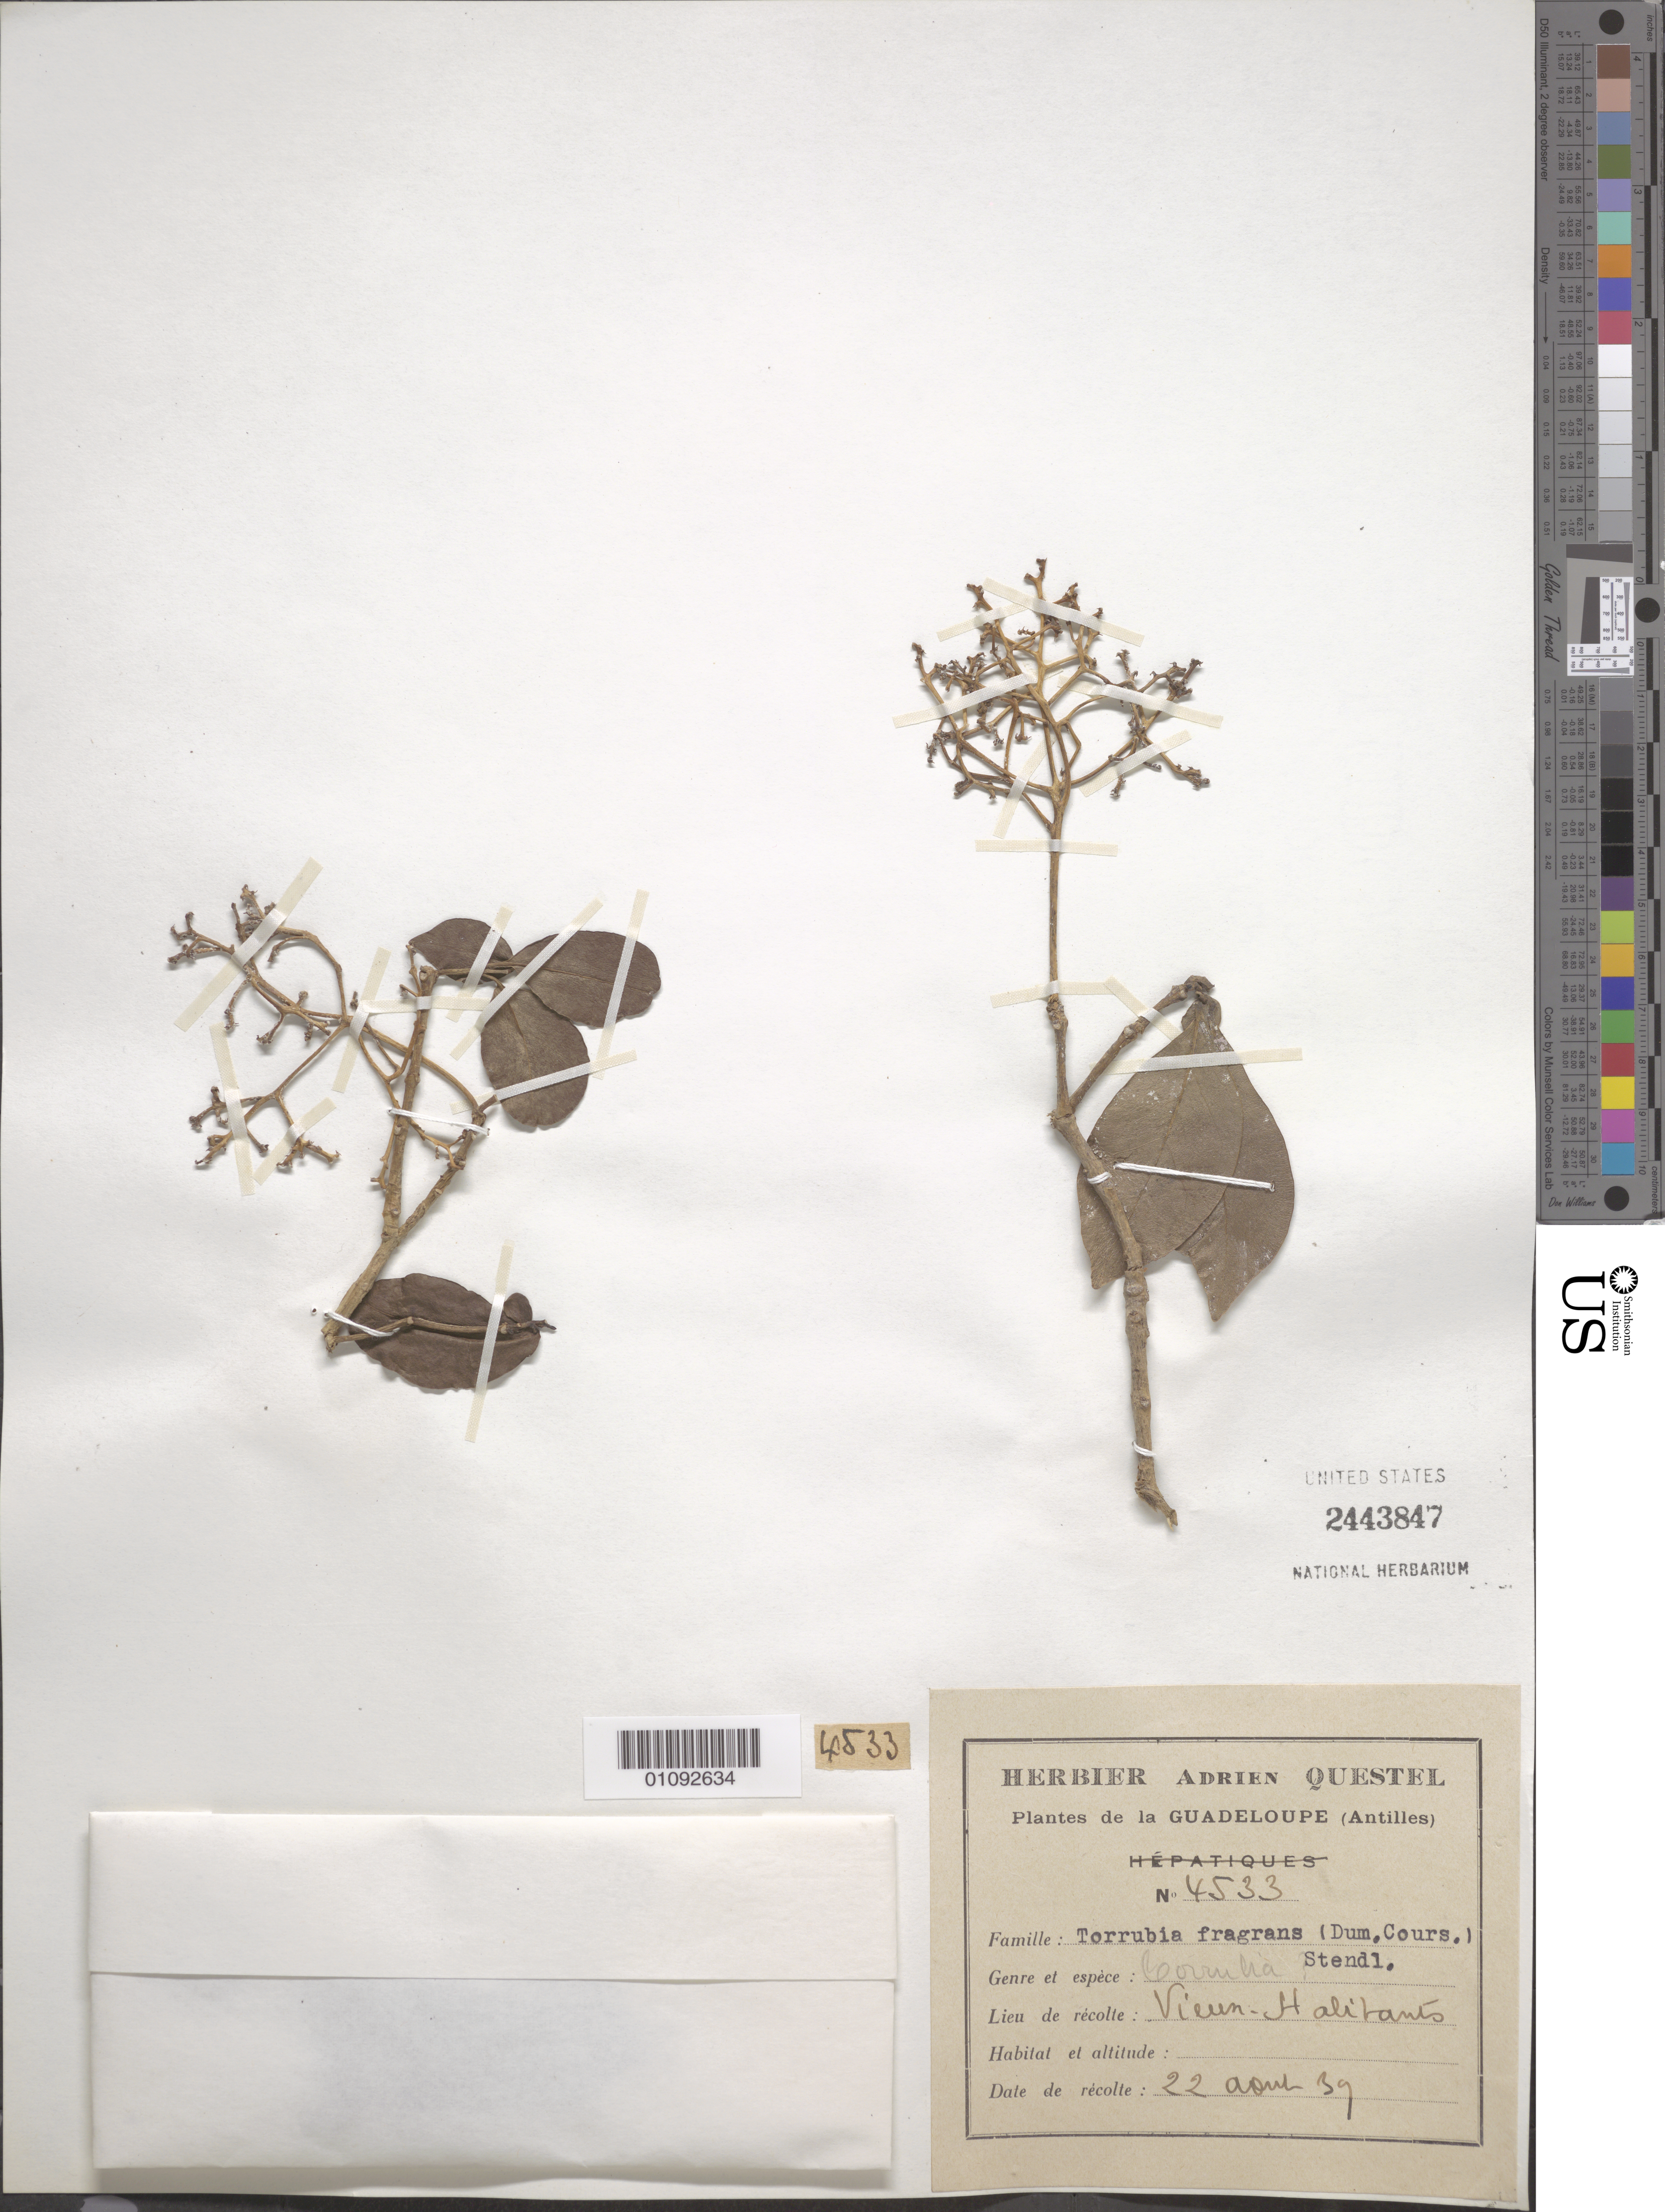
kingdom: Plantae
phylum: Tracheophyta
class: Magnoliopsida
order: Caryophyllales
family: Nyctaginaceae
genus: Guapira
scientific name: Guapira fragrans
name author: (Dum. Cours.) Little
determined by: Strong, Mark T., (BOT), Smithsonian Institution - National Museum of Natural History (UNITED STATES)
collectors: A. Questel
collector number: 4533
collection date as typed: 22 Aug 1939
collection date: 1939-08-22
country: Guadeloupe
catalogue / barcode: US 2443847